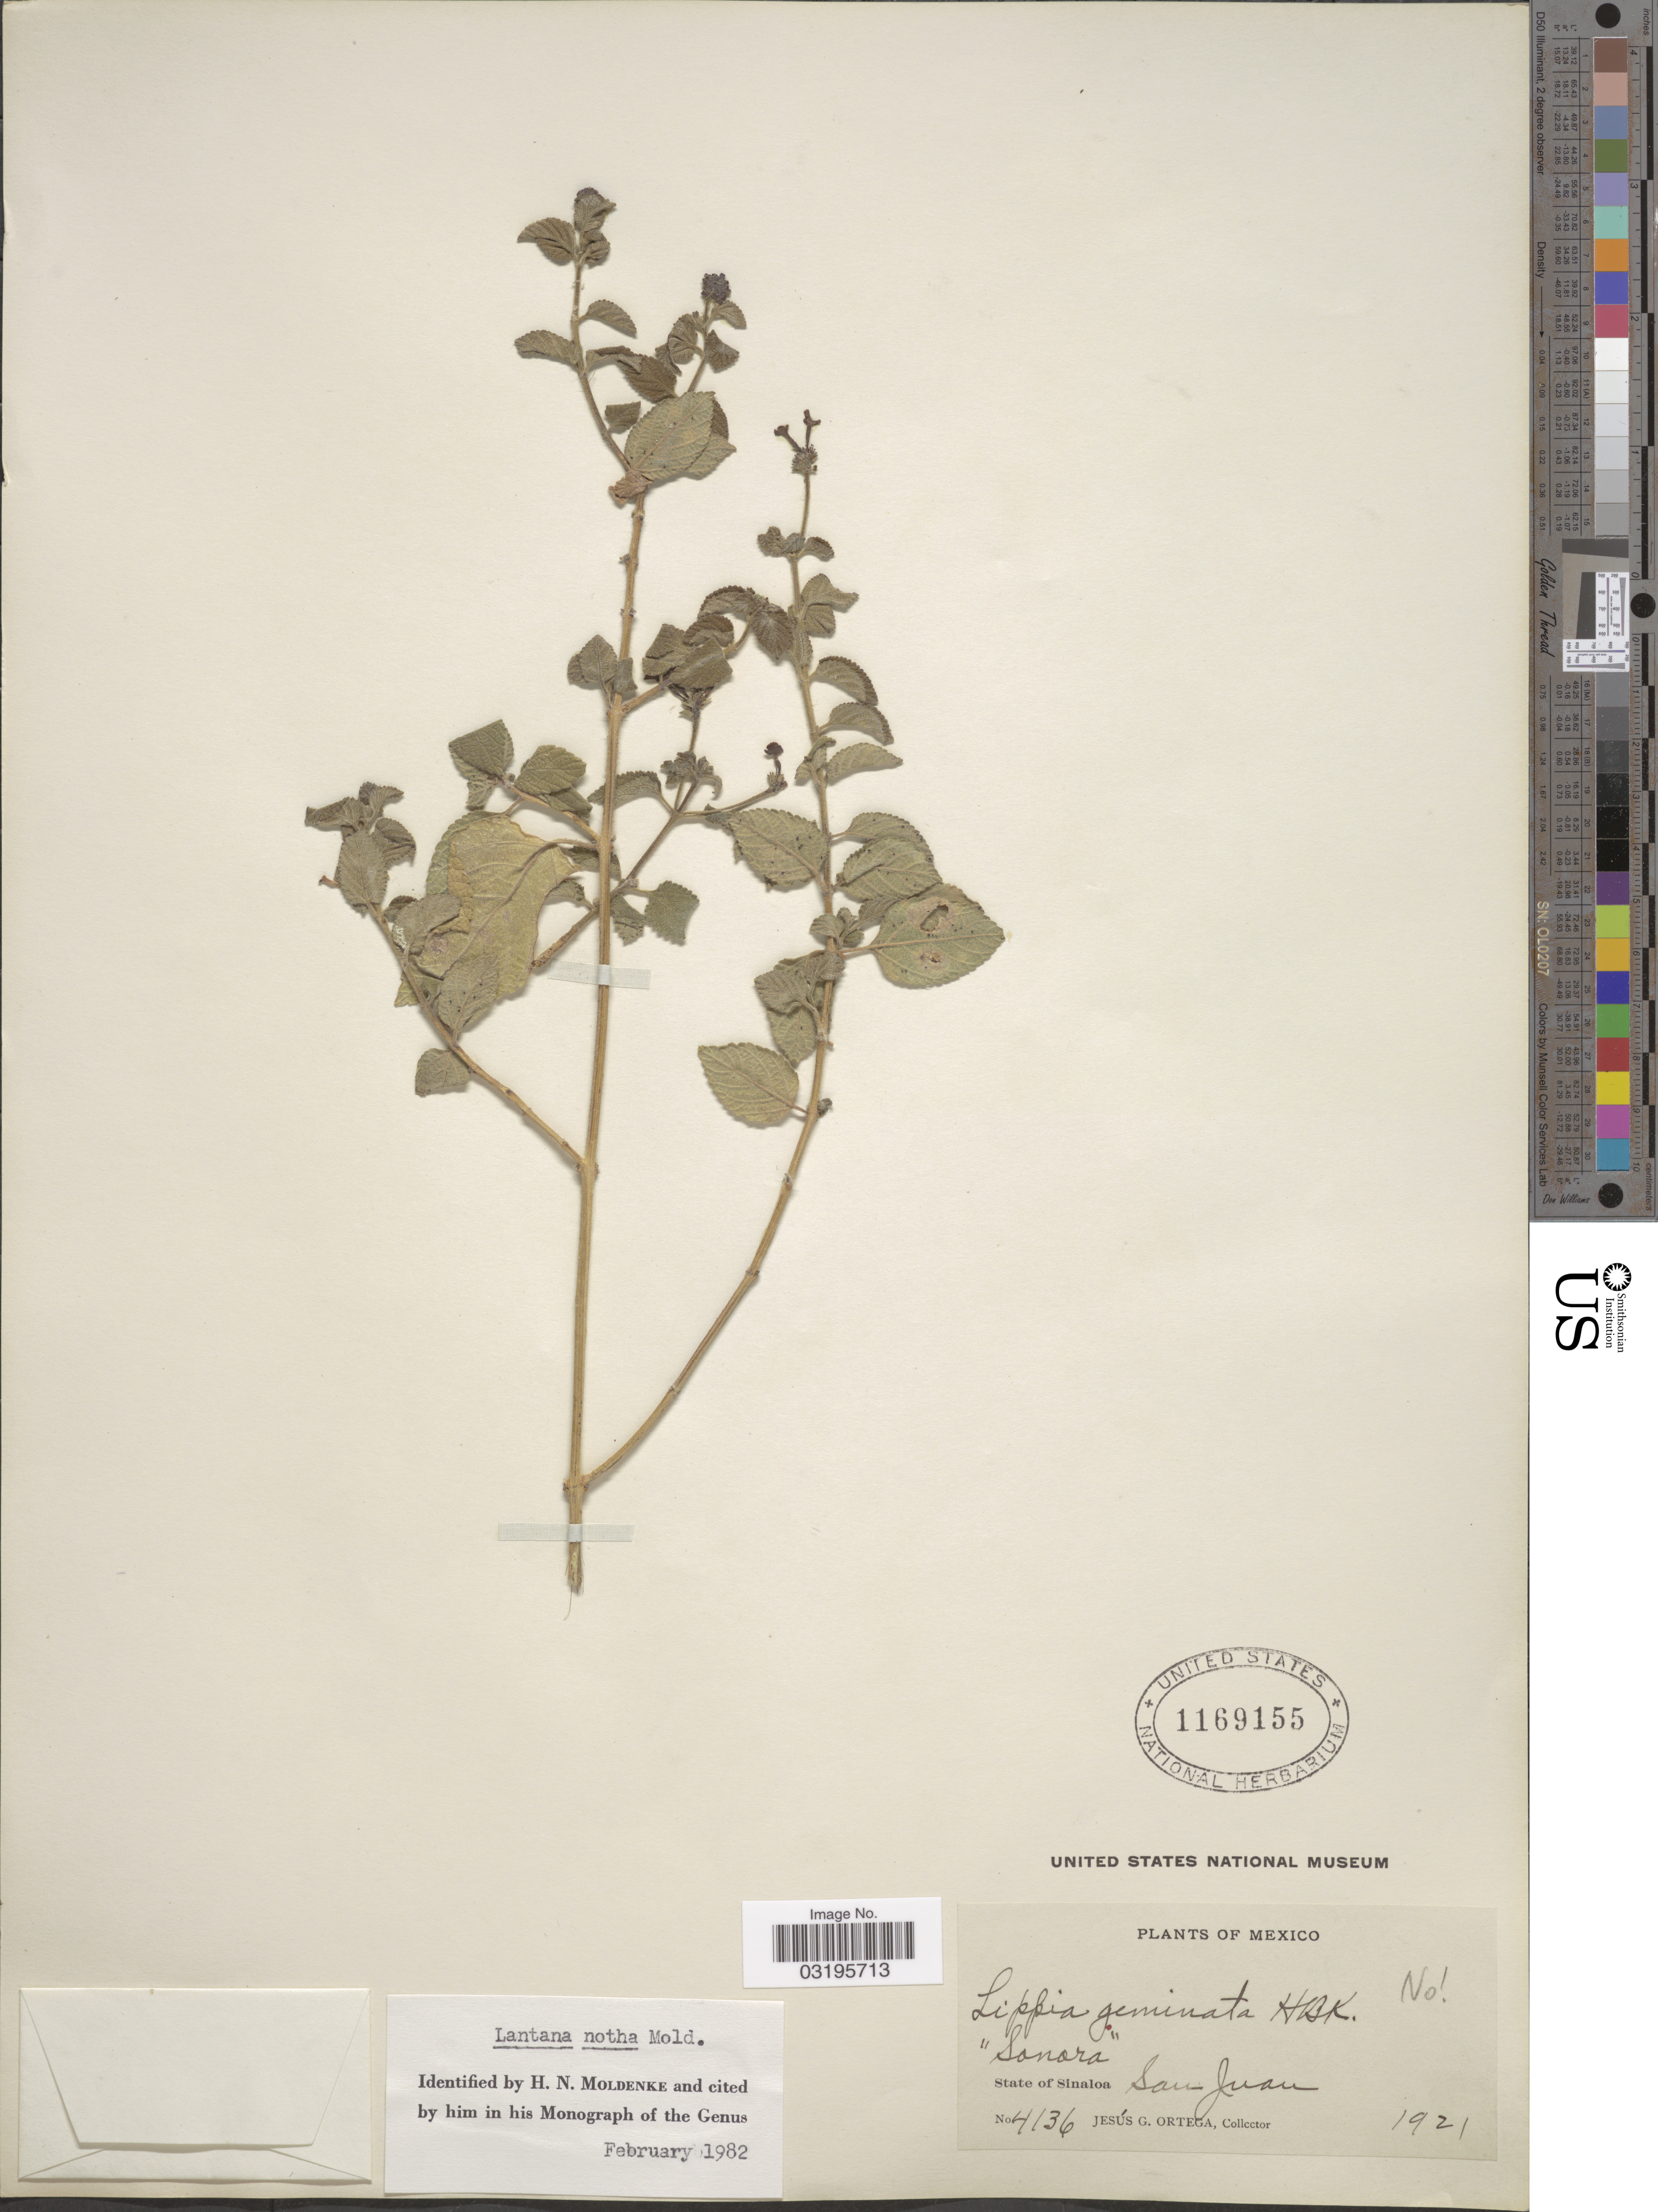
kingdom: Plantae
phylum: Tracheophyta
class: Magnoliopsida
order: Lamiales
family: Verbenaceae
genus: Lantana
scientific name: Lantana notha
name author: Moldenke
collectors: J. Ortega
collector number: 4136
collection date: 1921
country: Mexico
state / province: Sinaloa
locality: San Juan.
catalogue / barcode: US 1169155